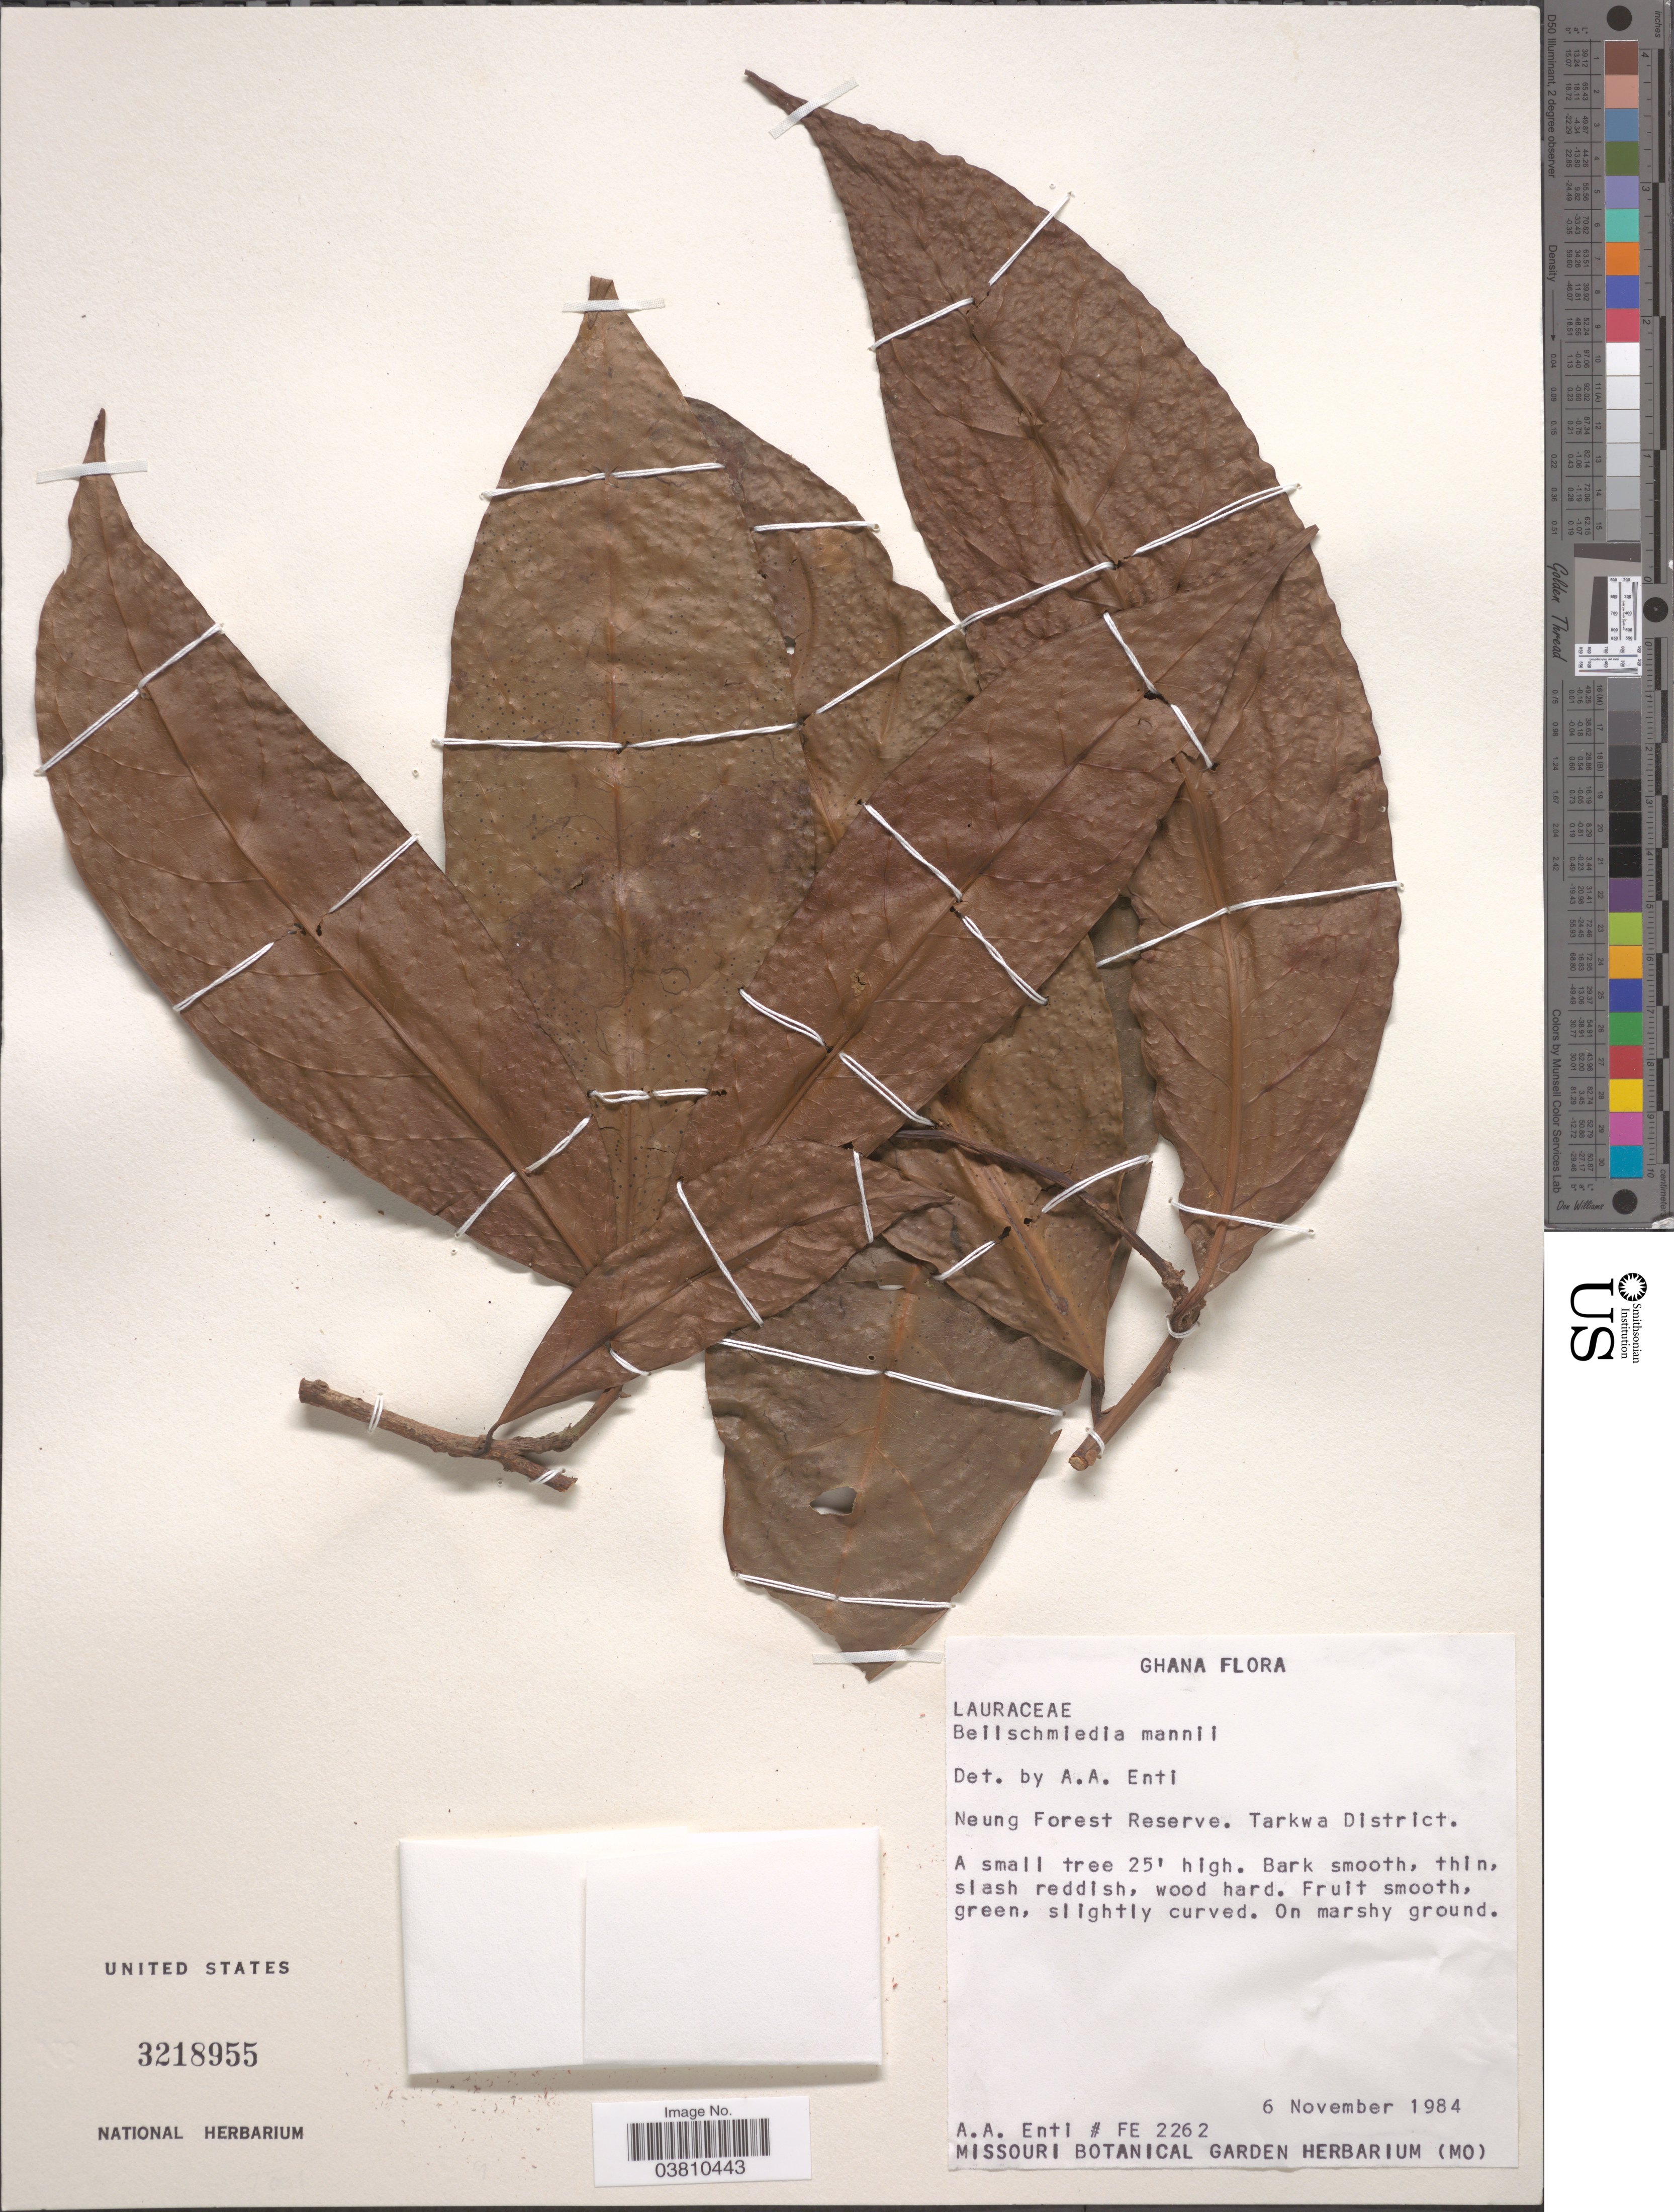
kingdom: Plantae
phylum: Tracheophyta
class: Magnoliopsida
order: Laurales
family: Lauraceae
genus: Beilschmiedia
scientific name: Beilschmiedia mannii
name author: (Meisn.) Benth. & Hook. f.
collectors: A. Enti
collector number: FE2262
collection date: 1984-11-06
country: Ghana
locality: Neung Forest Reserve. Tarkwa District.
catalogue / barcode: US 3218955